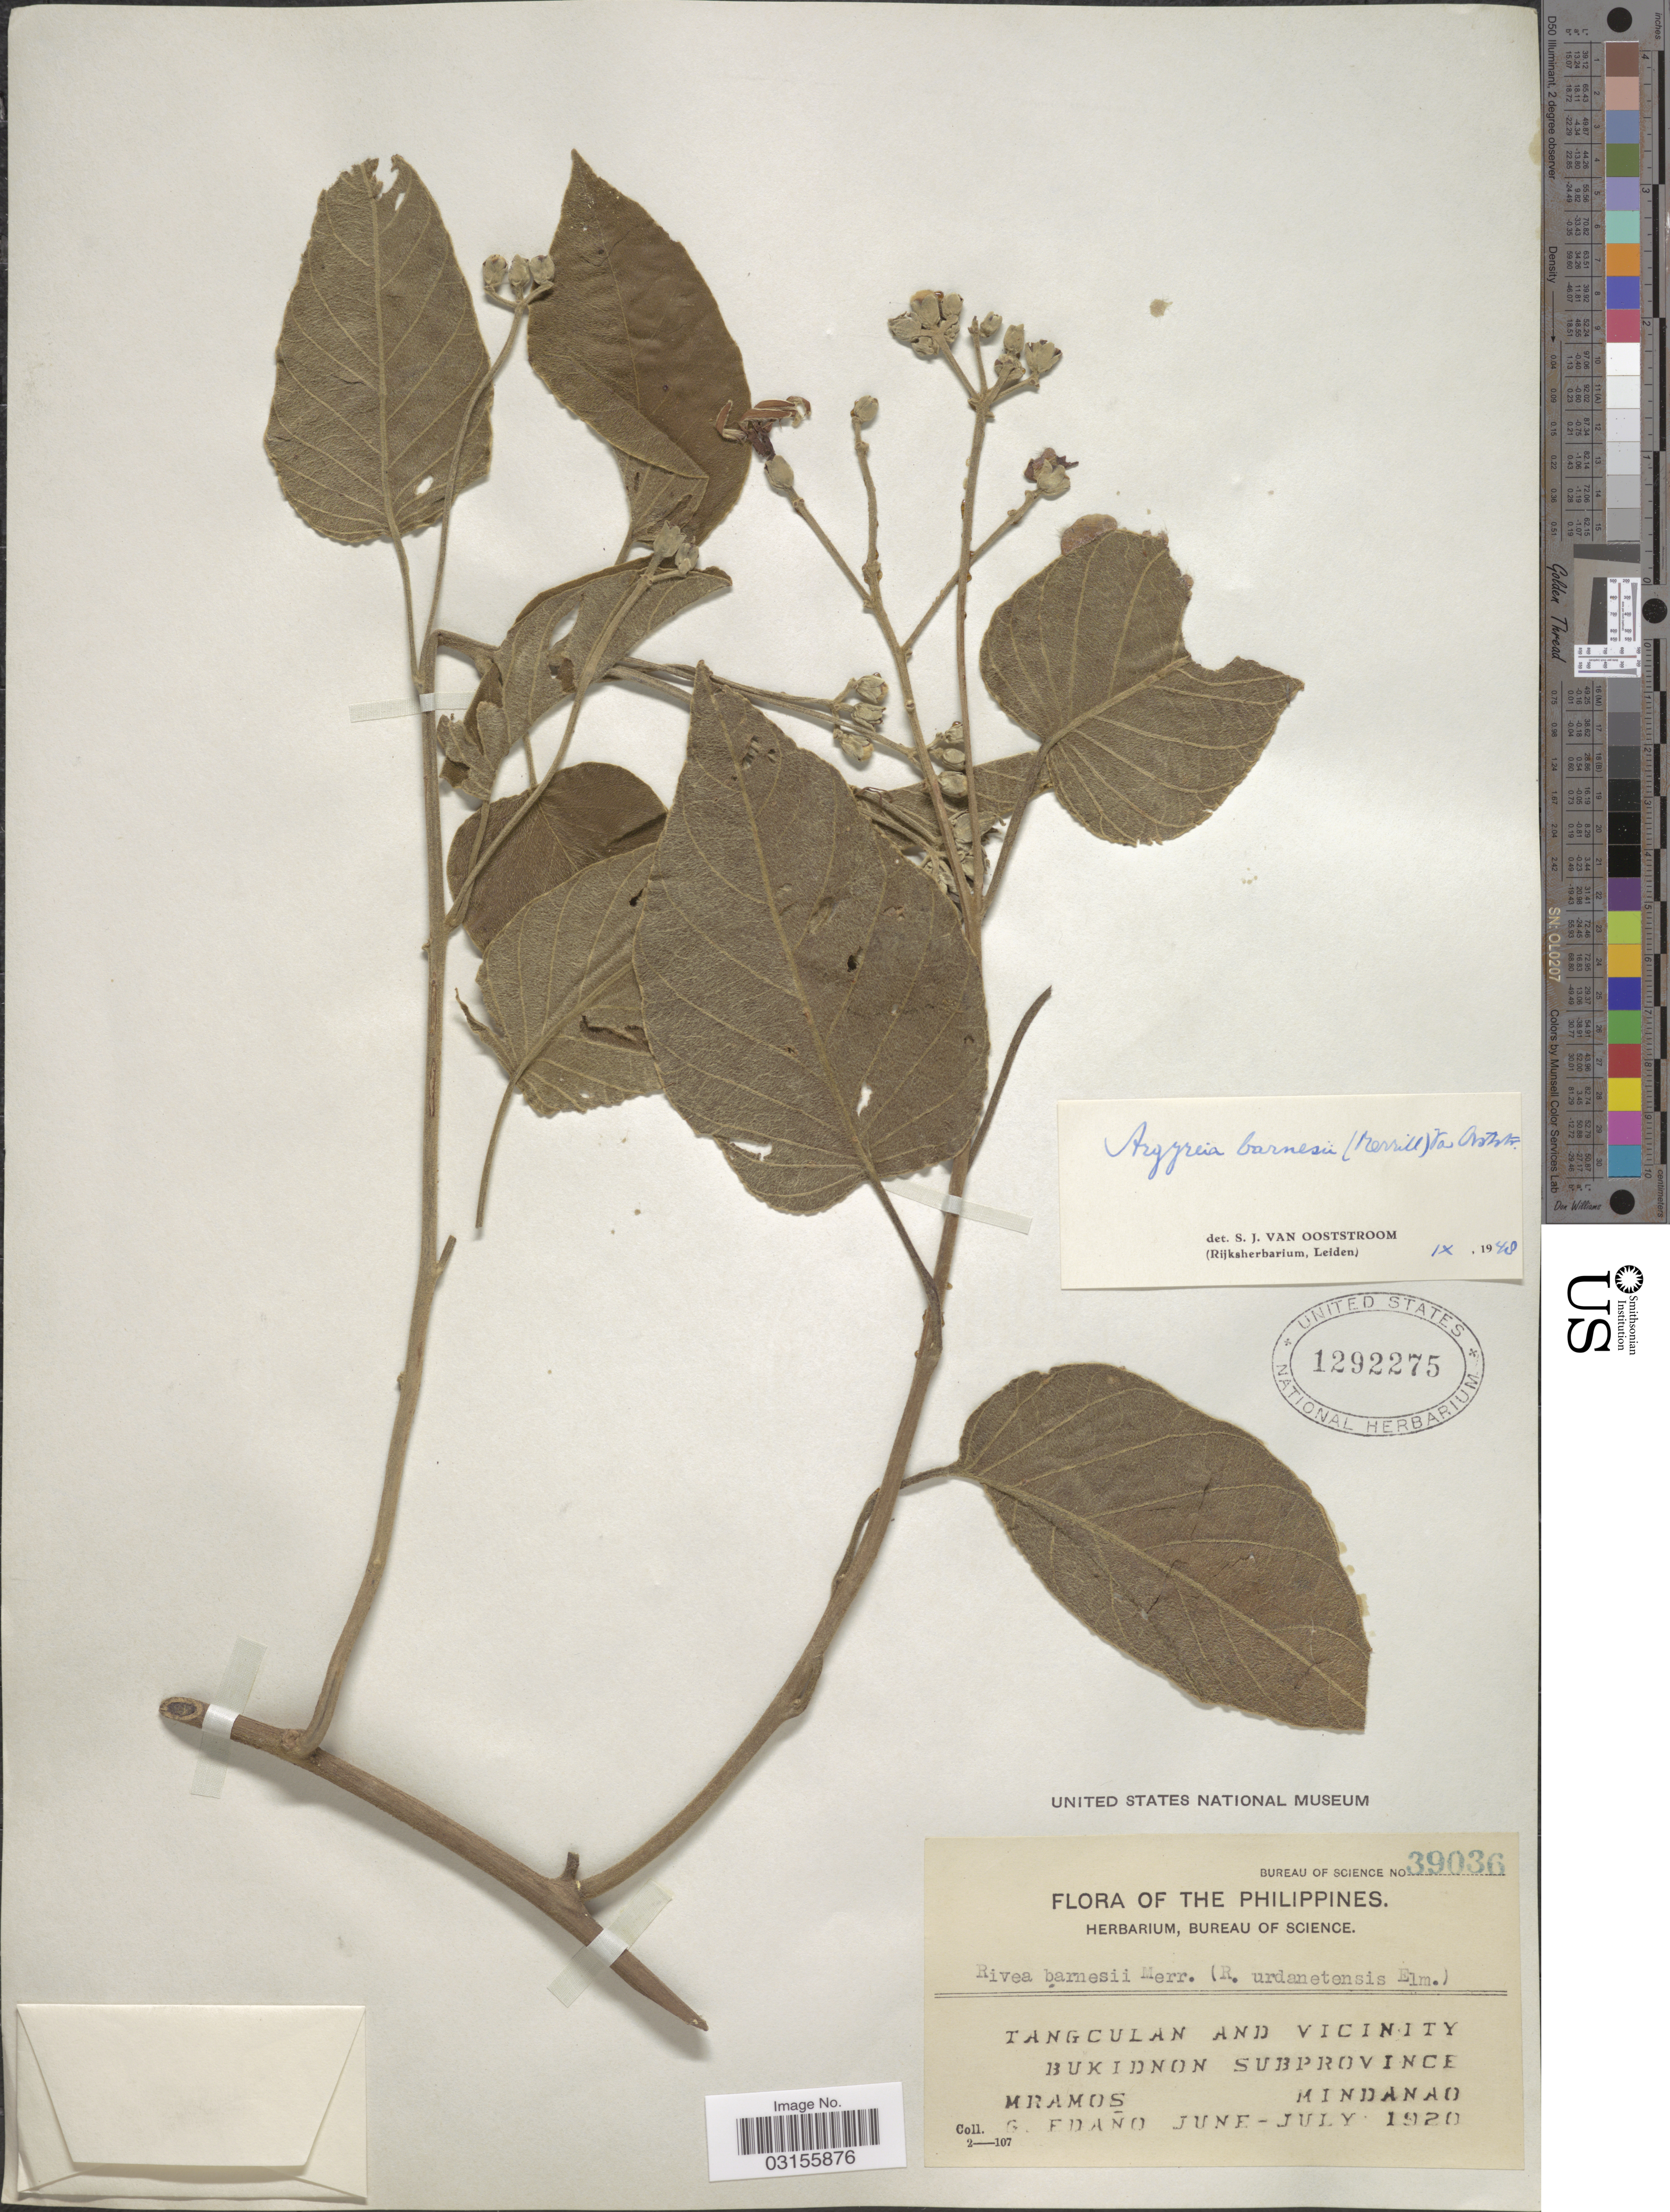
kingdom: Plantae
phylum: Tracheophyta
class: Magnoliopsida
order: Solanales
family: Convolvulaceae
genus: Argyreia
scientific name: Argyreia barnesii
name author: Ooststr.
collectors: M. Ramos & G. Edaño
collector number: Bureau of Science 39036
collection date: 1920-06/1920-07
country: Philippines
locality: Tangculan and Vicinity. Bukidnon Subprovince. Mindanao.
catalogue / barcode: US 1292275